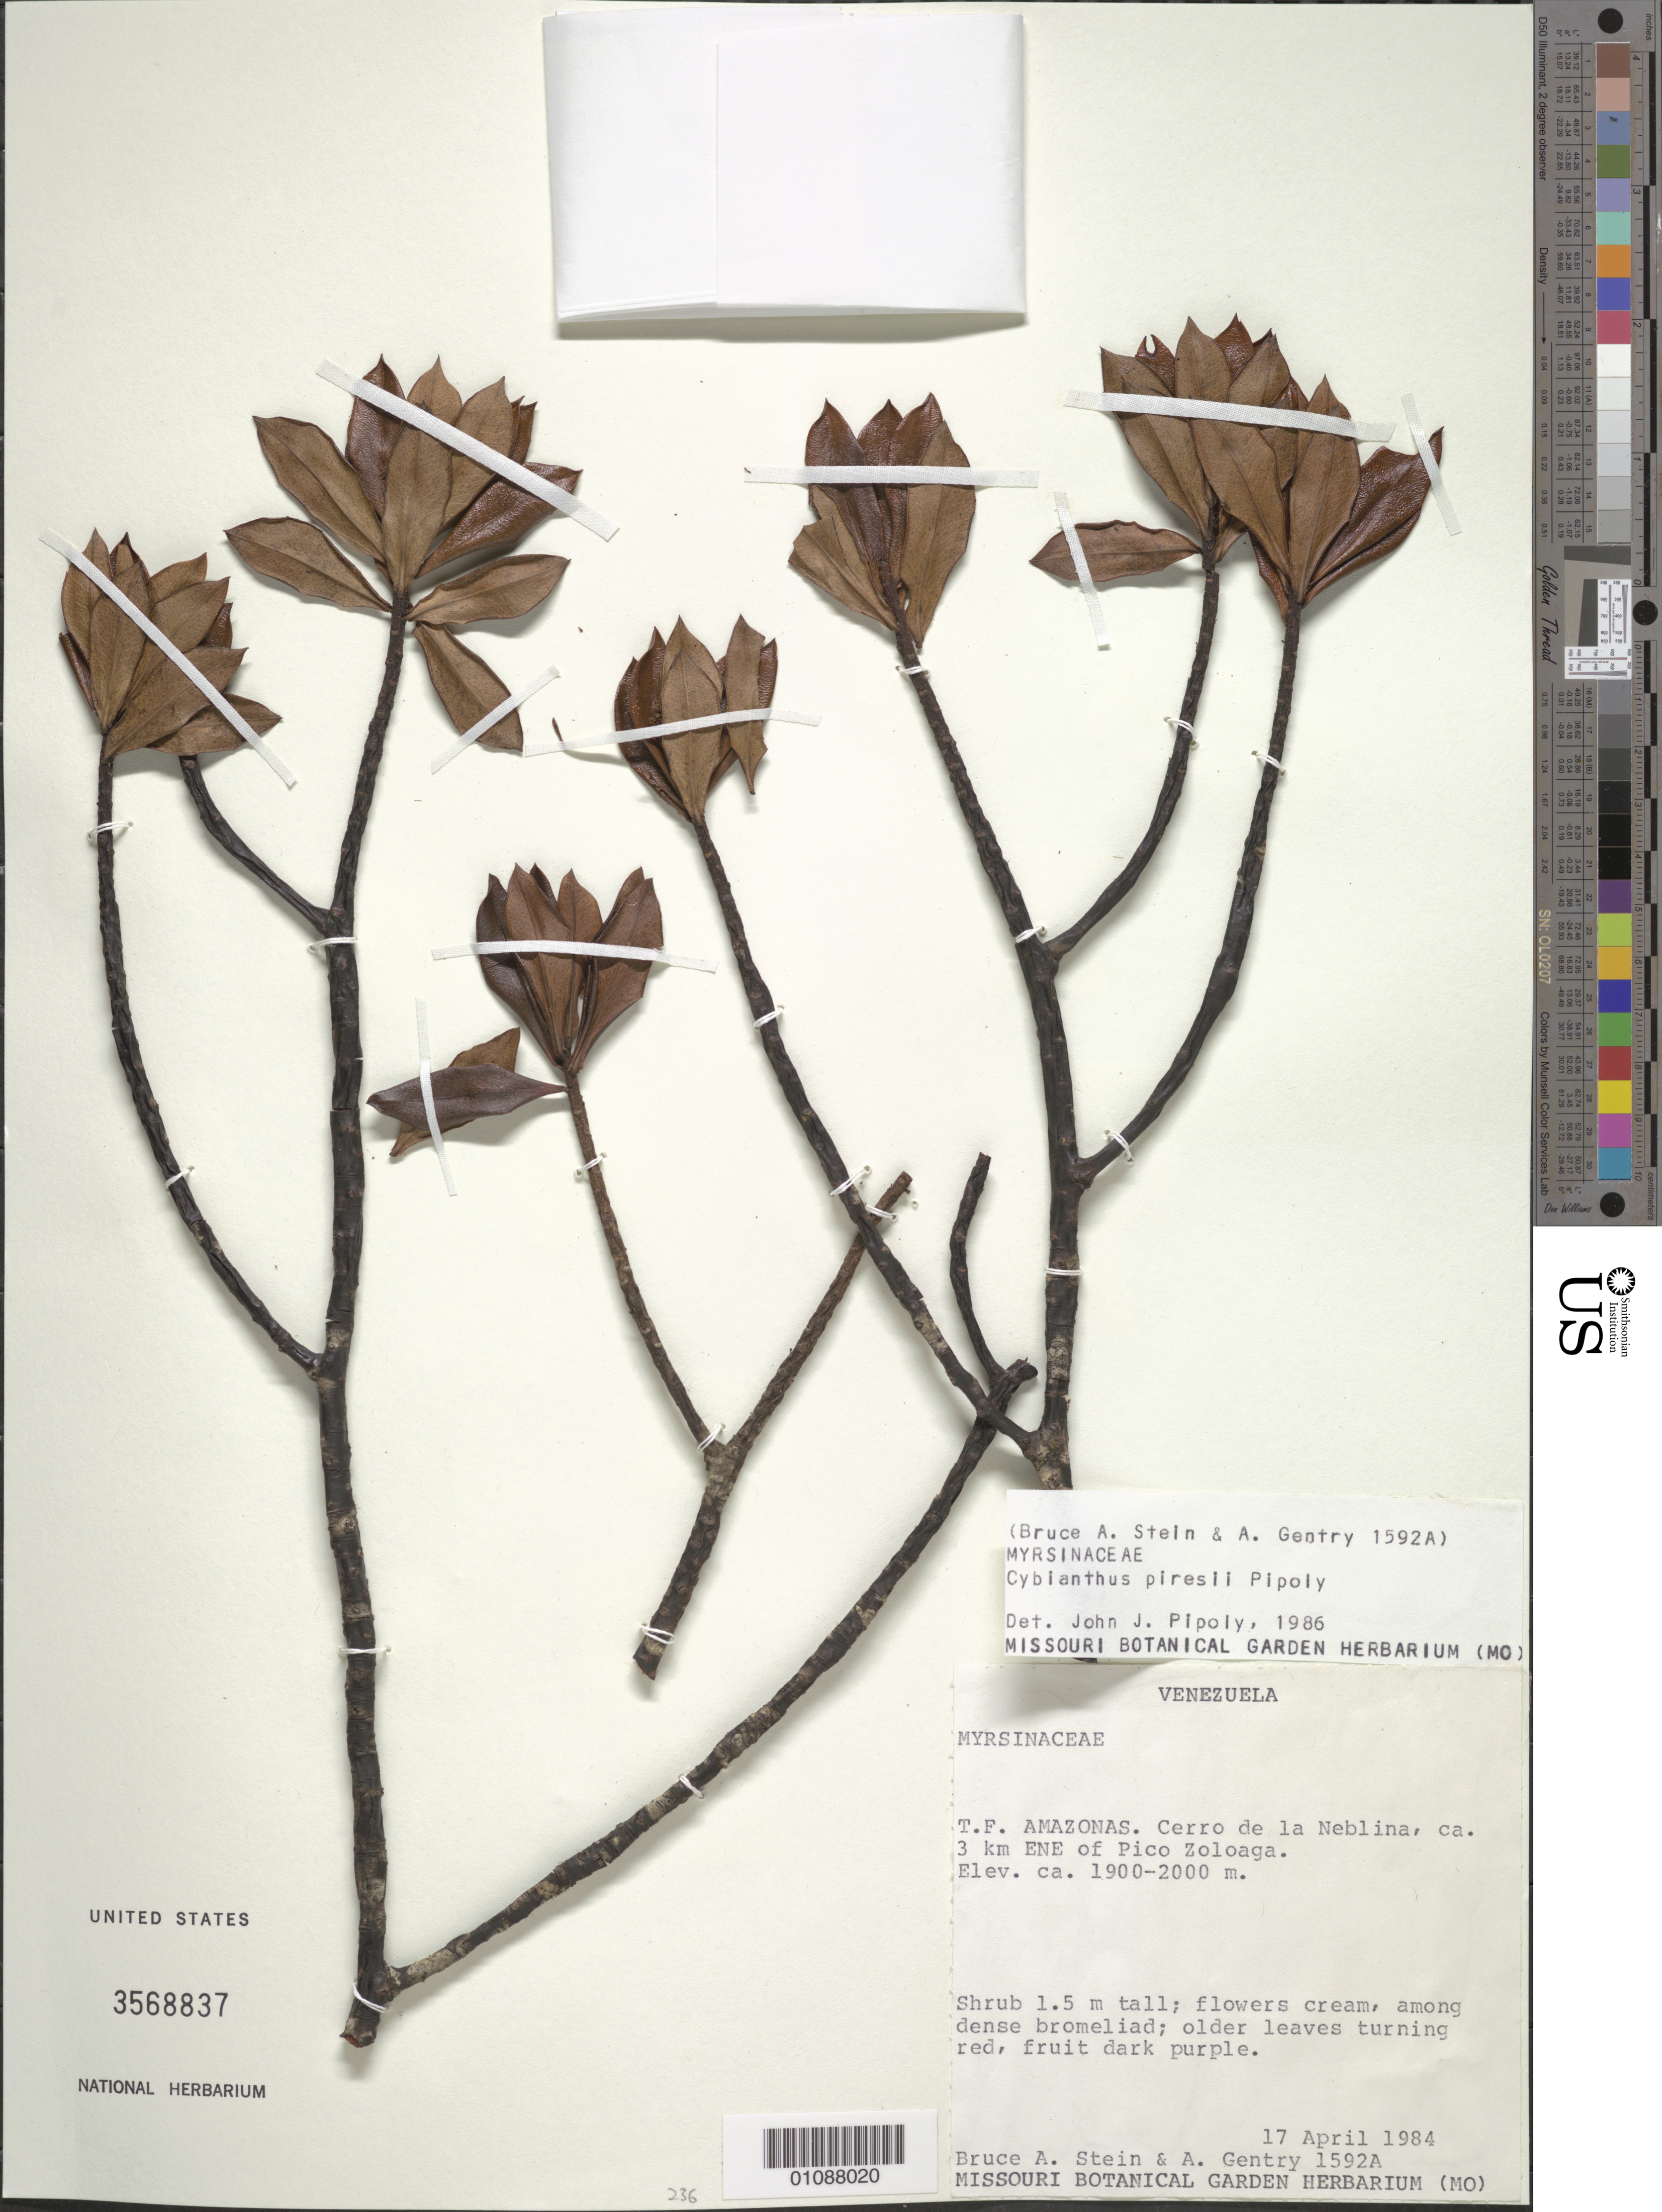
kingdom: Plantae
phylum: Tracheophyta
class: Magnoliopsida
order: Ericales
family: Primulaceae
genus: Cybianthus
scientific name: Cybianthus piresii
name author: Pipoly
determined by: Pipoly, J. J., III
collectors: B. A. Stein & A. H. Gentry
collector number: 1592 A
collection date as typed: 17-Apr-84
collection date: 1984-04-17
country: Venezuela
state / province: Amazonas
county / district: Río Negro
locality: Cerro de la Neblina, ca 3 km ENE of Pico Zuloaga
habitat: Among dense bromiliads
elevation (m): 1900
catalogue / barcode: US 3568837